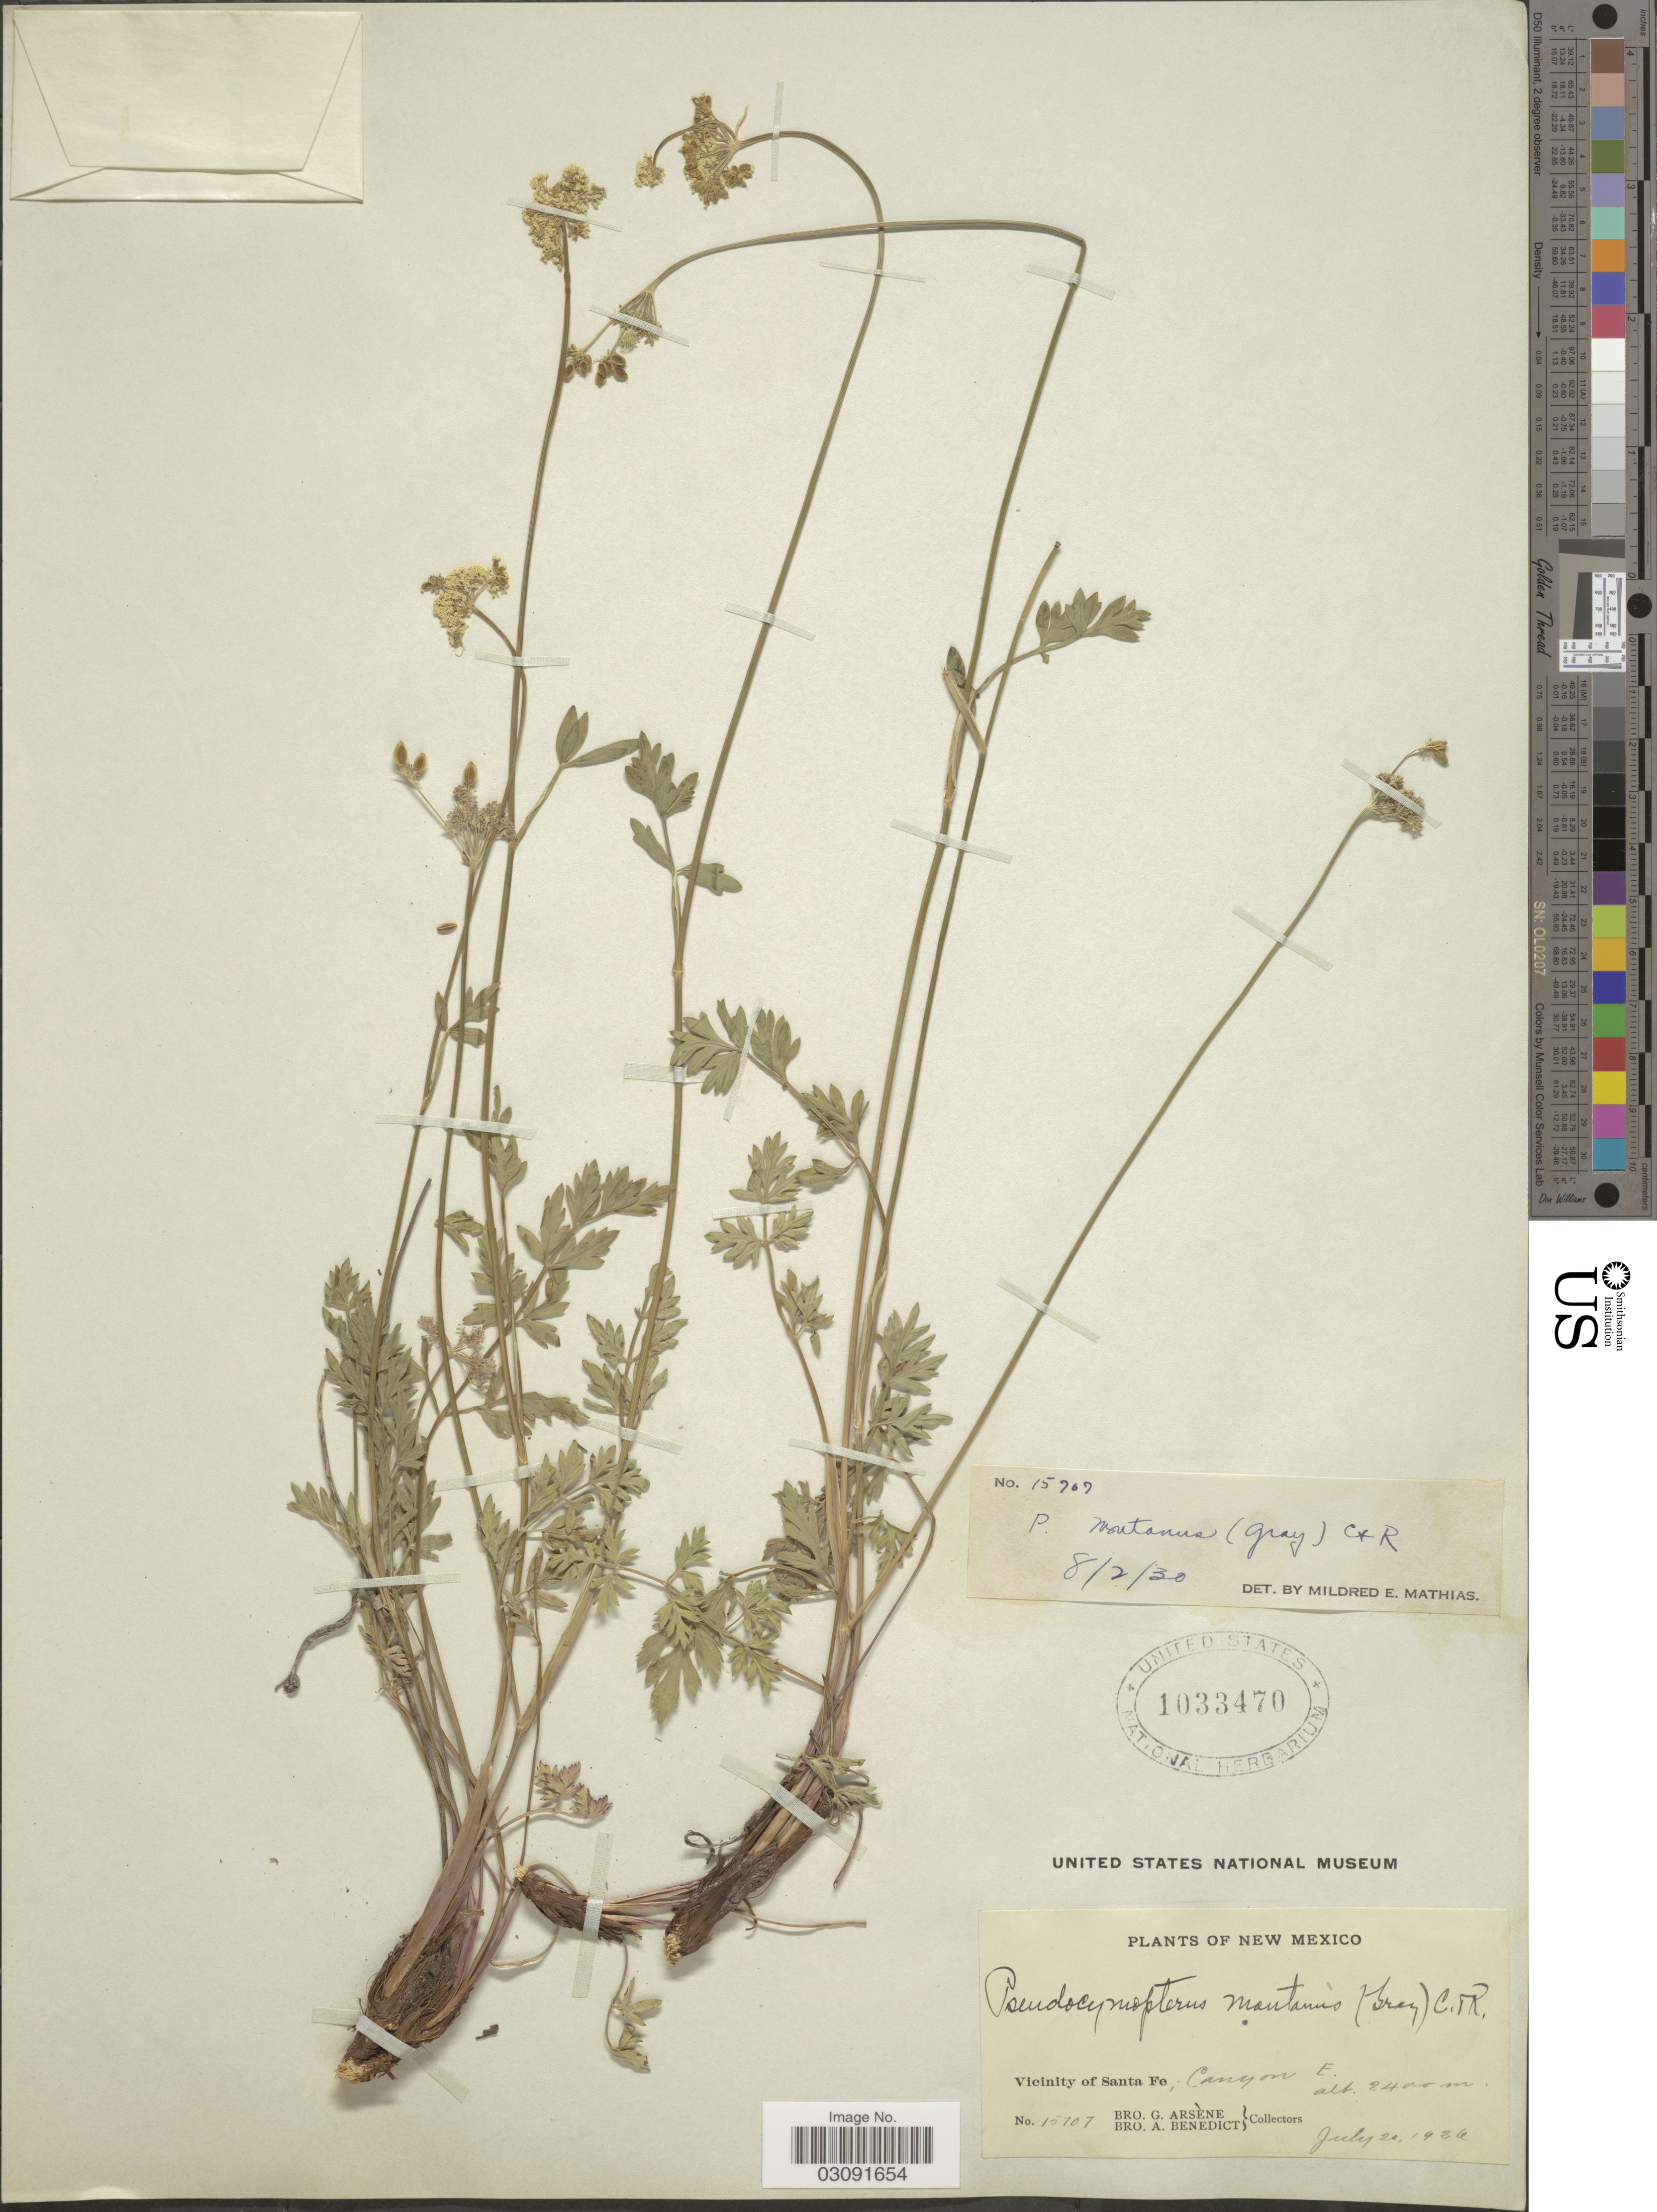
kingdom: Plantae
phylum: Tracheophyta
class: Magnoliopsida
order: Apiales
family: Apiaceae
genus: Pseudocymopterus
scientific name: Pseudocymopterus montanus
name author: (A. Gray) J.M. Coult. & Rose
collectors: Bro. G. Arsène & Bro. Benedict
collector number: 15707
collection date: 1926-07-20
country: United States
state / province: New Mexico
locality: Vicinity of Santa Fe, Canyon E.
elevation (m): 2400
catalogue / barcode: US 1033470